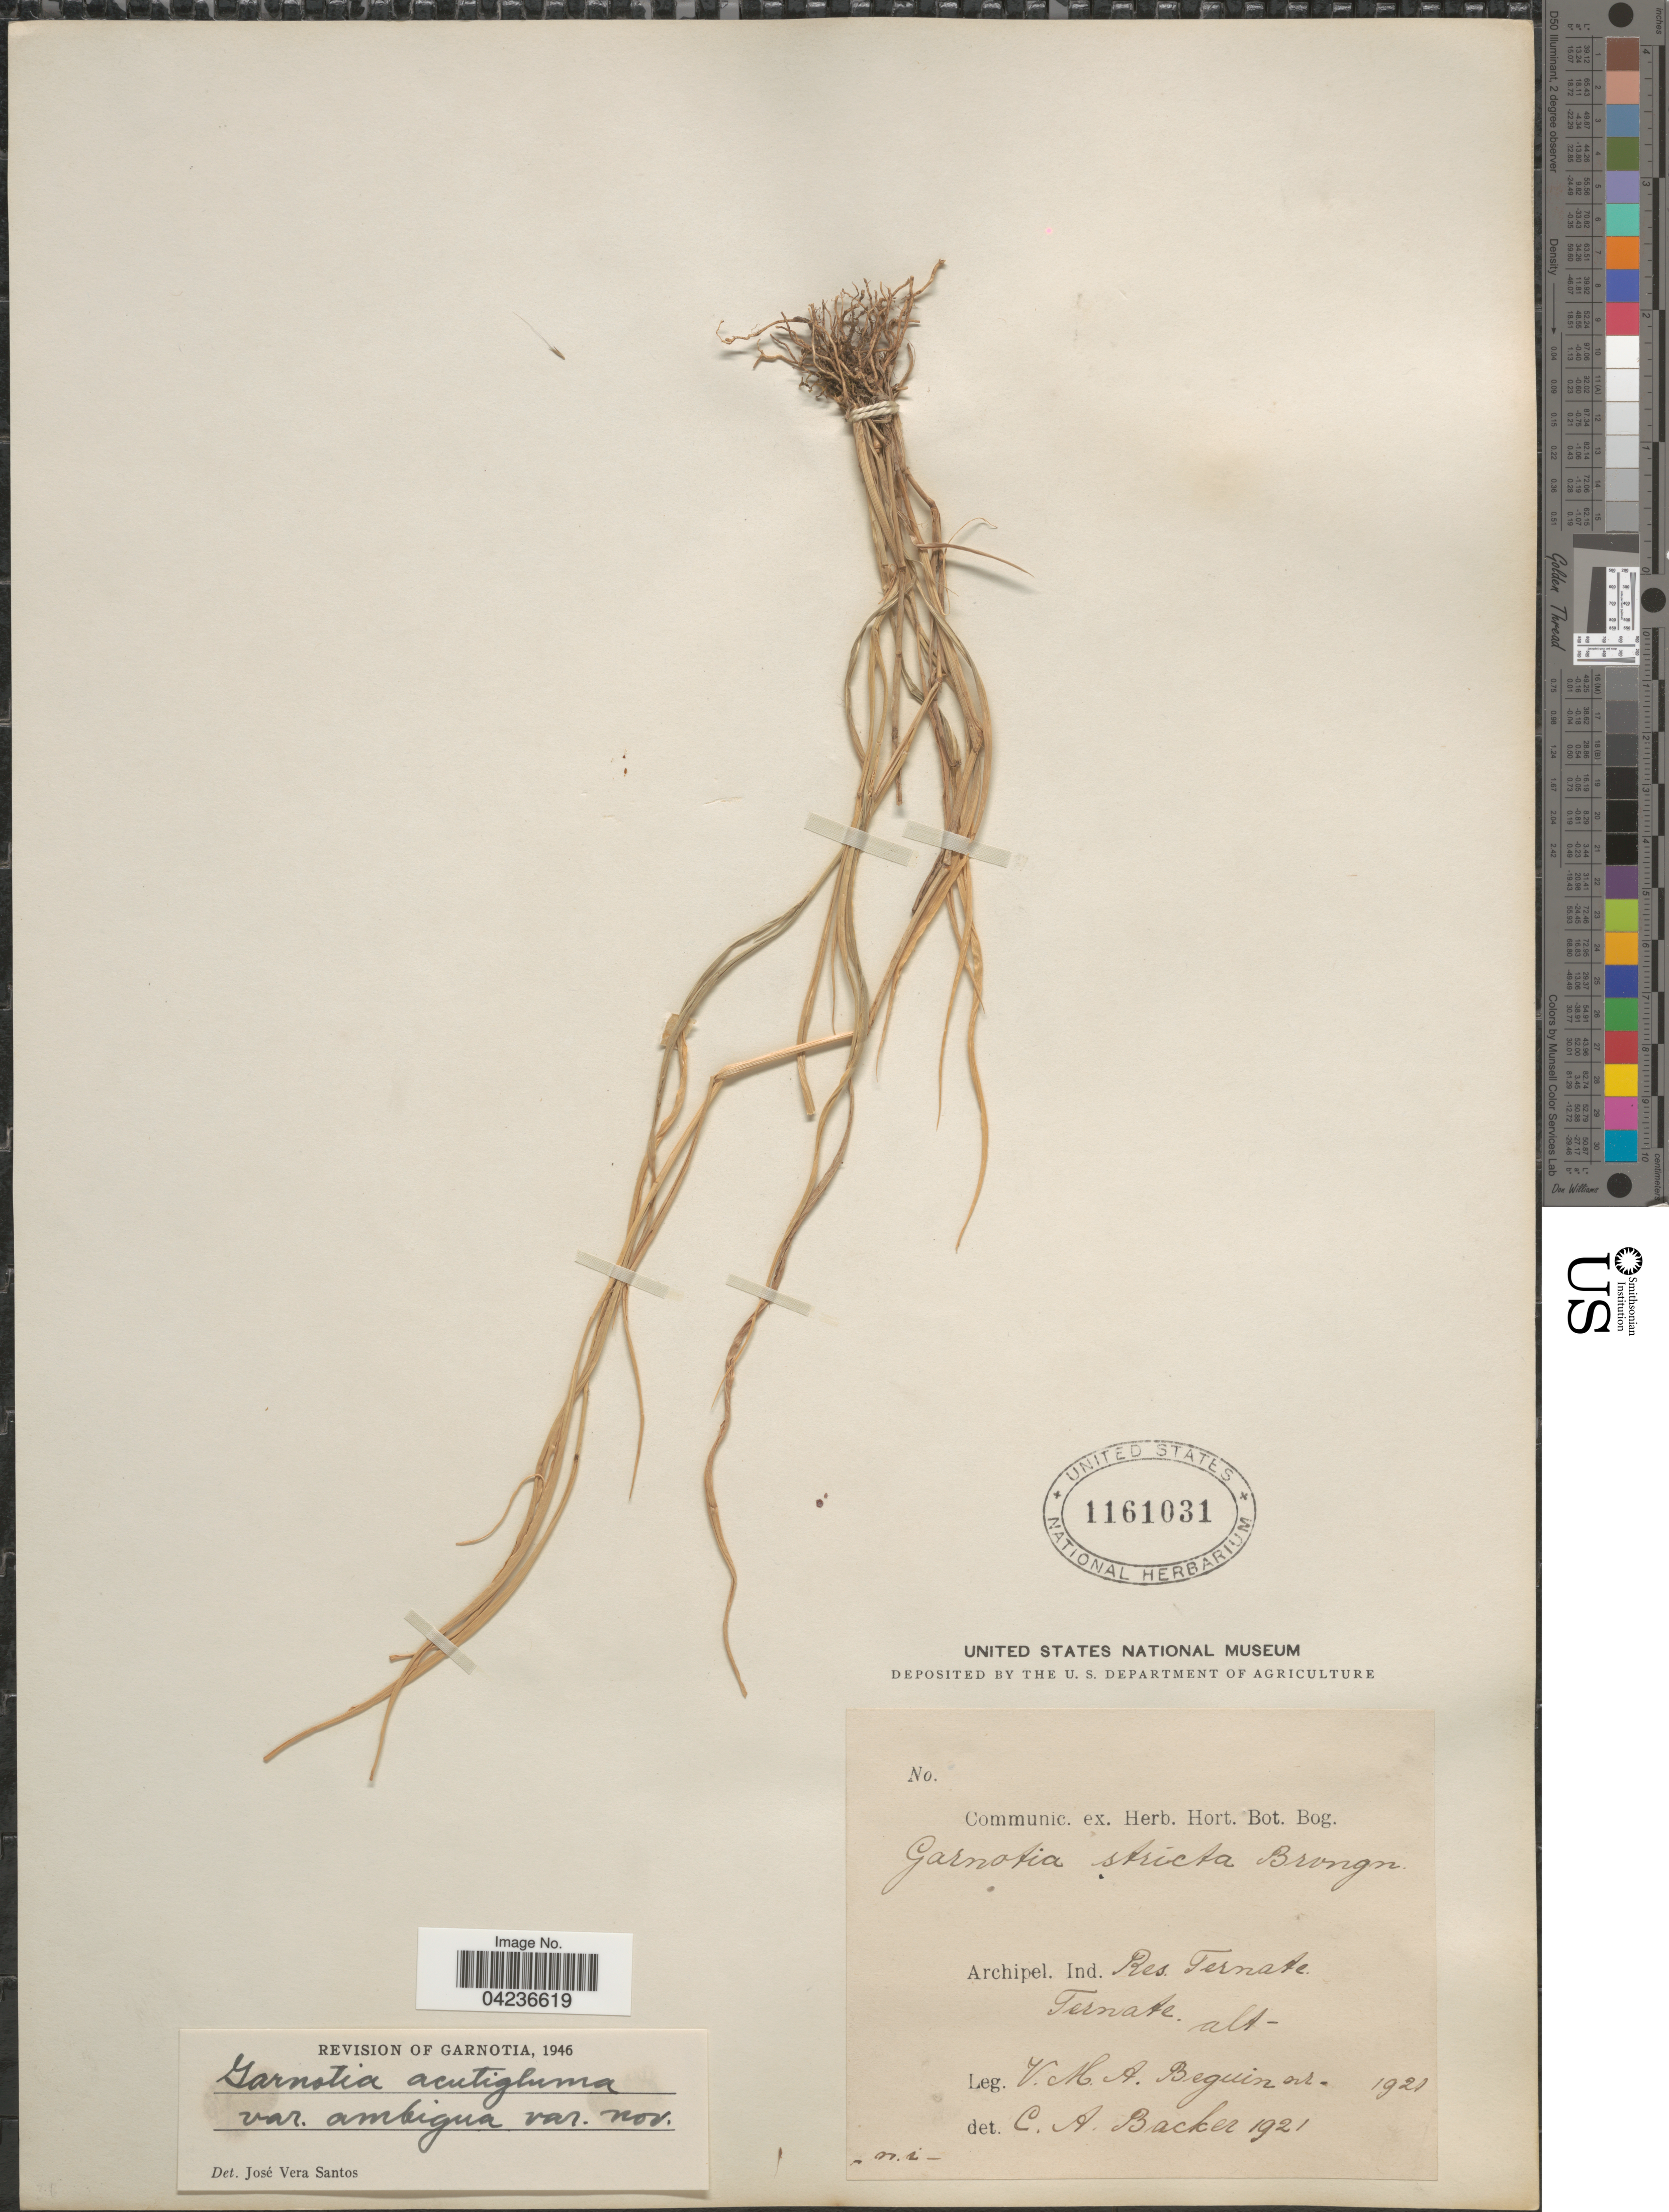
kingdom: Plantae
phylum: Tracheophyta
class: Liliopsida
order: Poales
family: Poaceae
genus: Garnotia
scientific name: Garnotia acutigluma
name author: (Steud.) Ohwi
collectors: V. Beguin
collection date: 1920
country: Indonesia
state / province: Maluku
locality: Archipel. Ind. Res. Ternate. Ternate.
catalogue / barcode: US 1161031